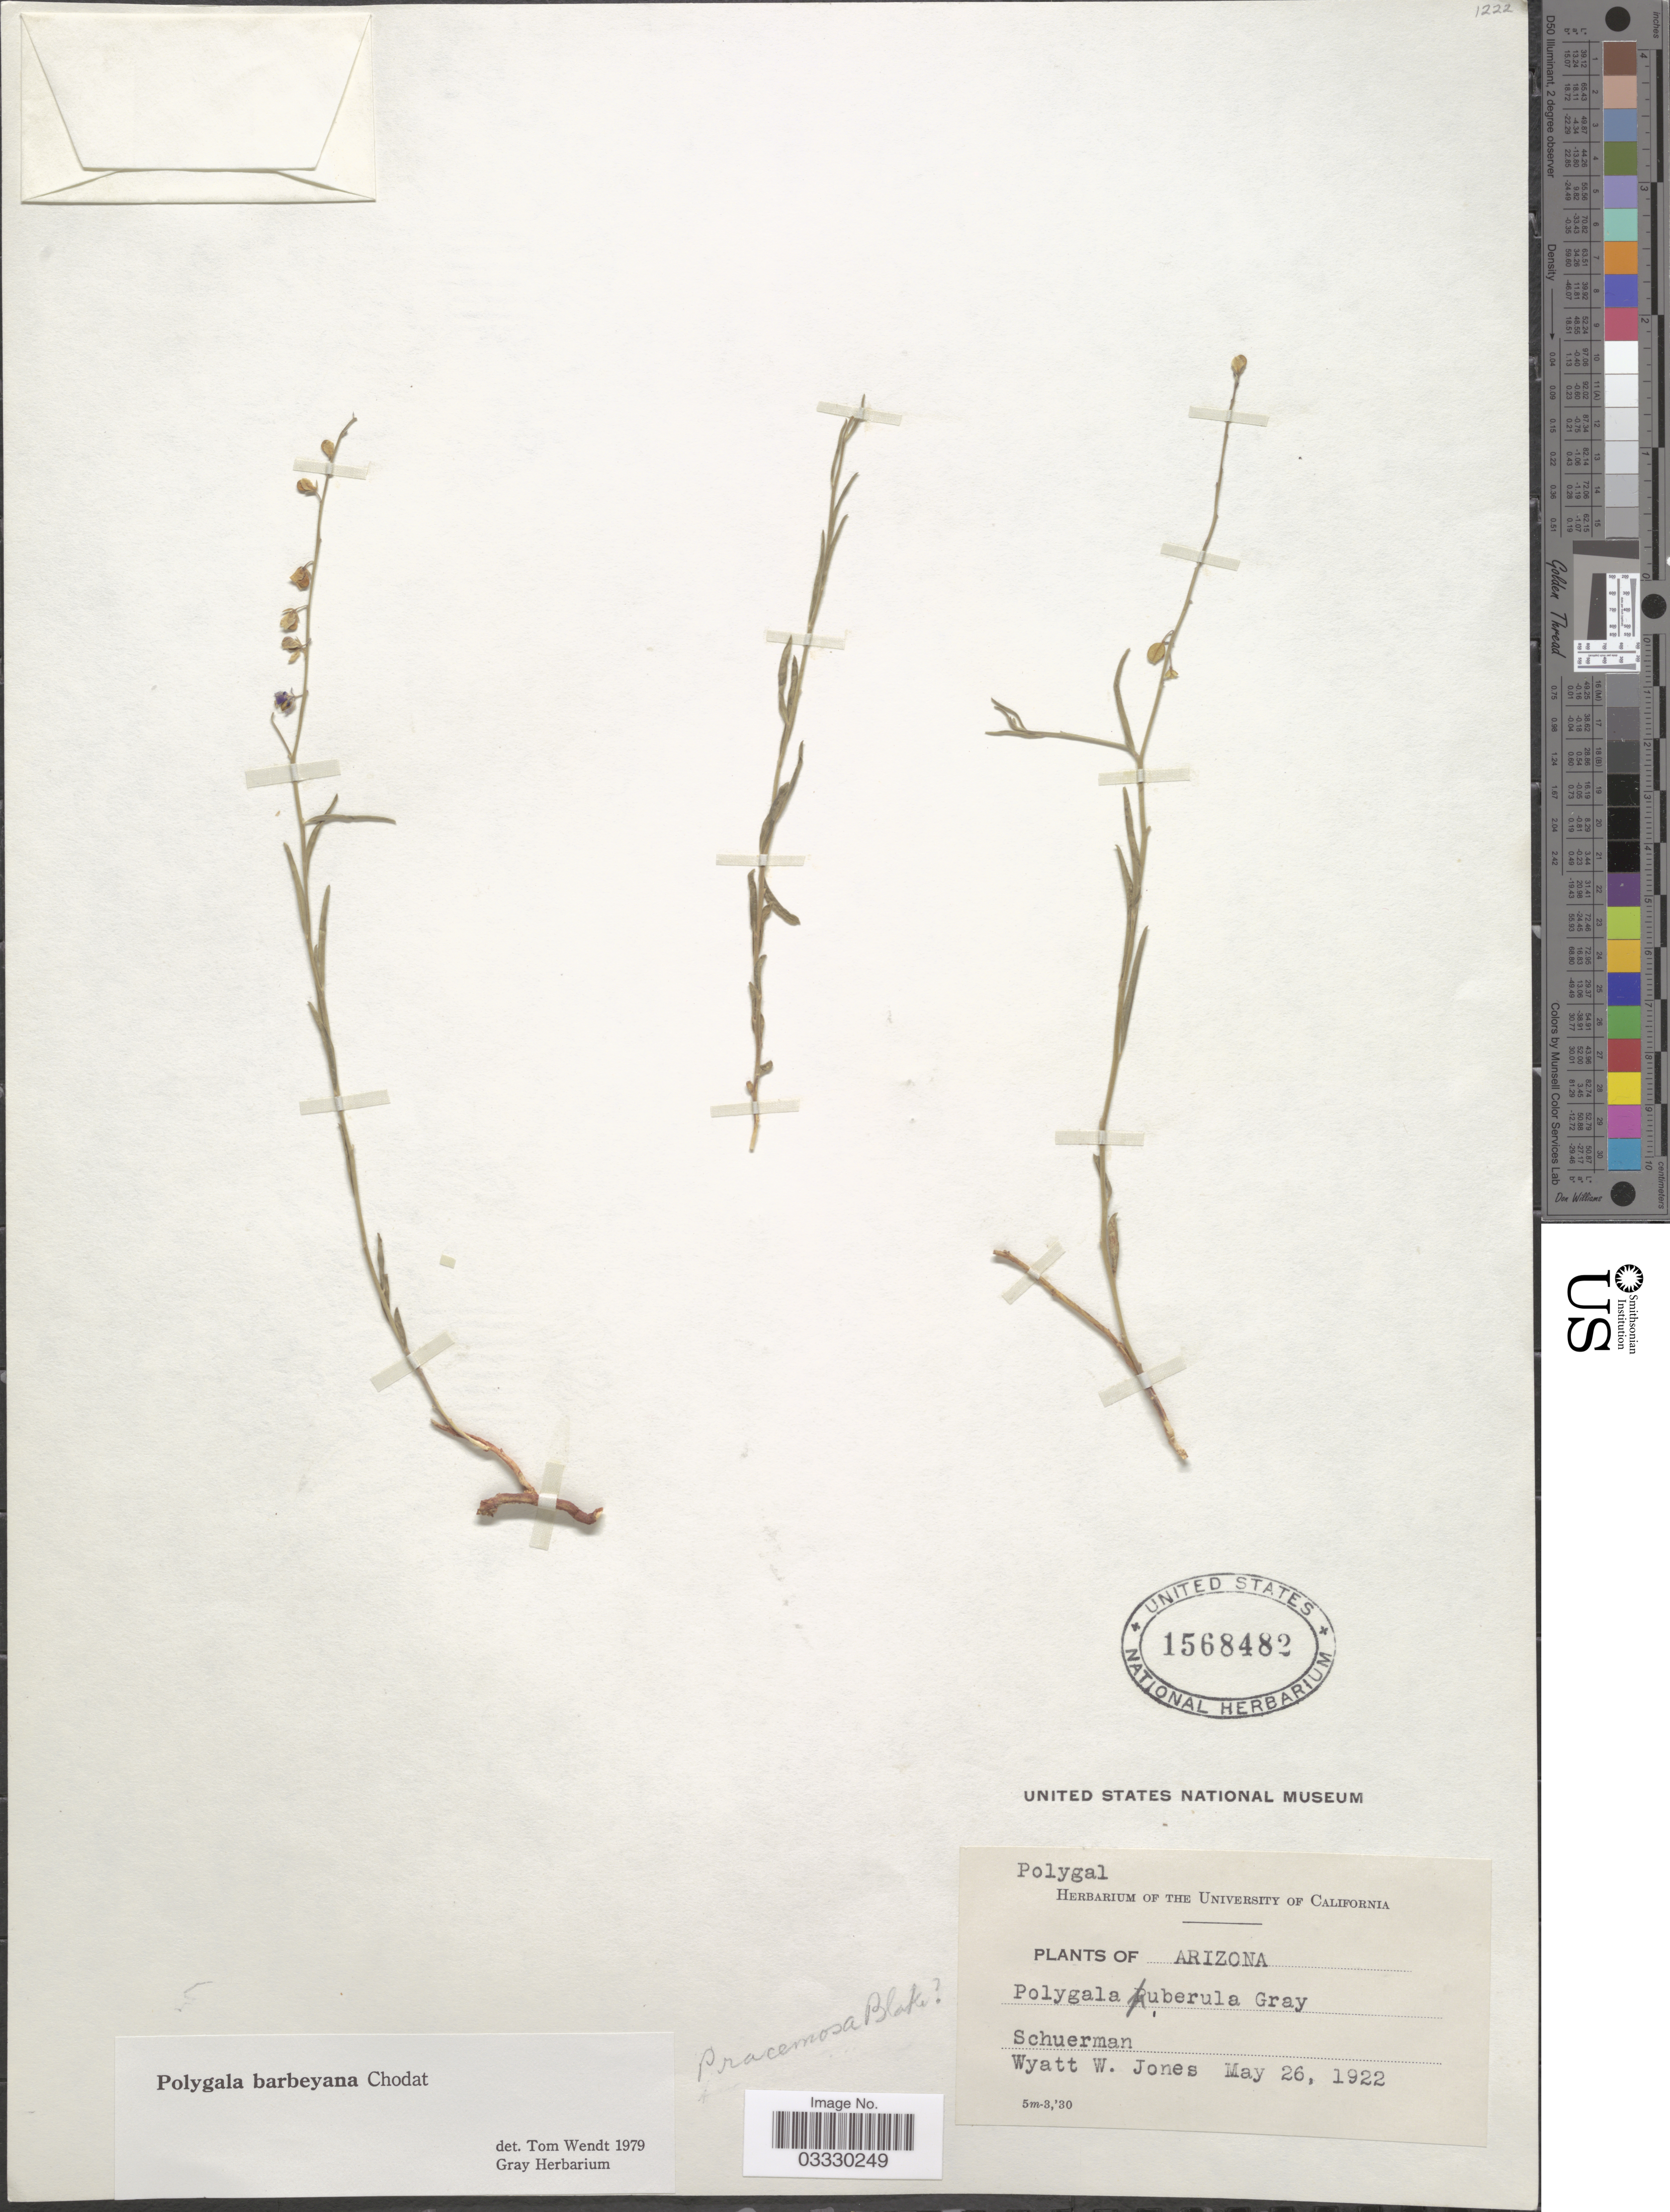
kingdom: Plantae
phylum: Tracheophyta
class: Magnoliopsida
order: Fabales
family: Polygalaceae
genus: Hebecarpa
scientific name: Hebecarpa barbeyana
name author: (Chodat) J.R. Abbott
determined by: Strong, Mark T., (BOT), Smithsonian Institution - National Museum of Natural History (UNITED STATES)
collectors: W. W. Jones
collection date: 1922-05-26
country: United States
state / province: Arizona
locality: Schuerman.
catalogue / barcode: US 1568482